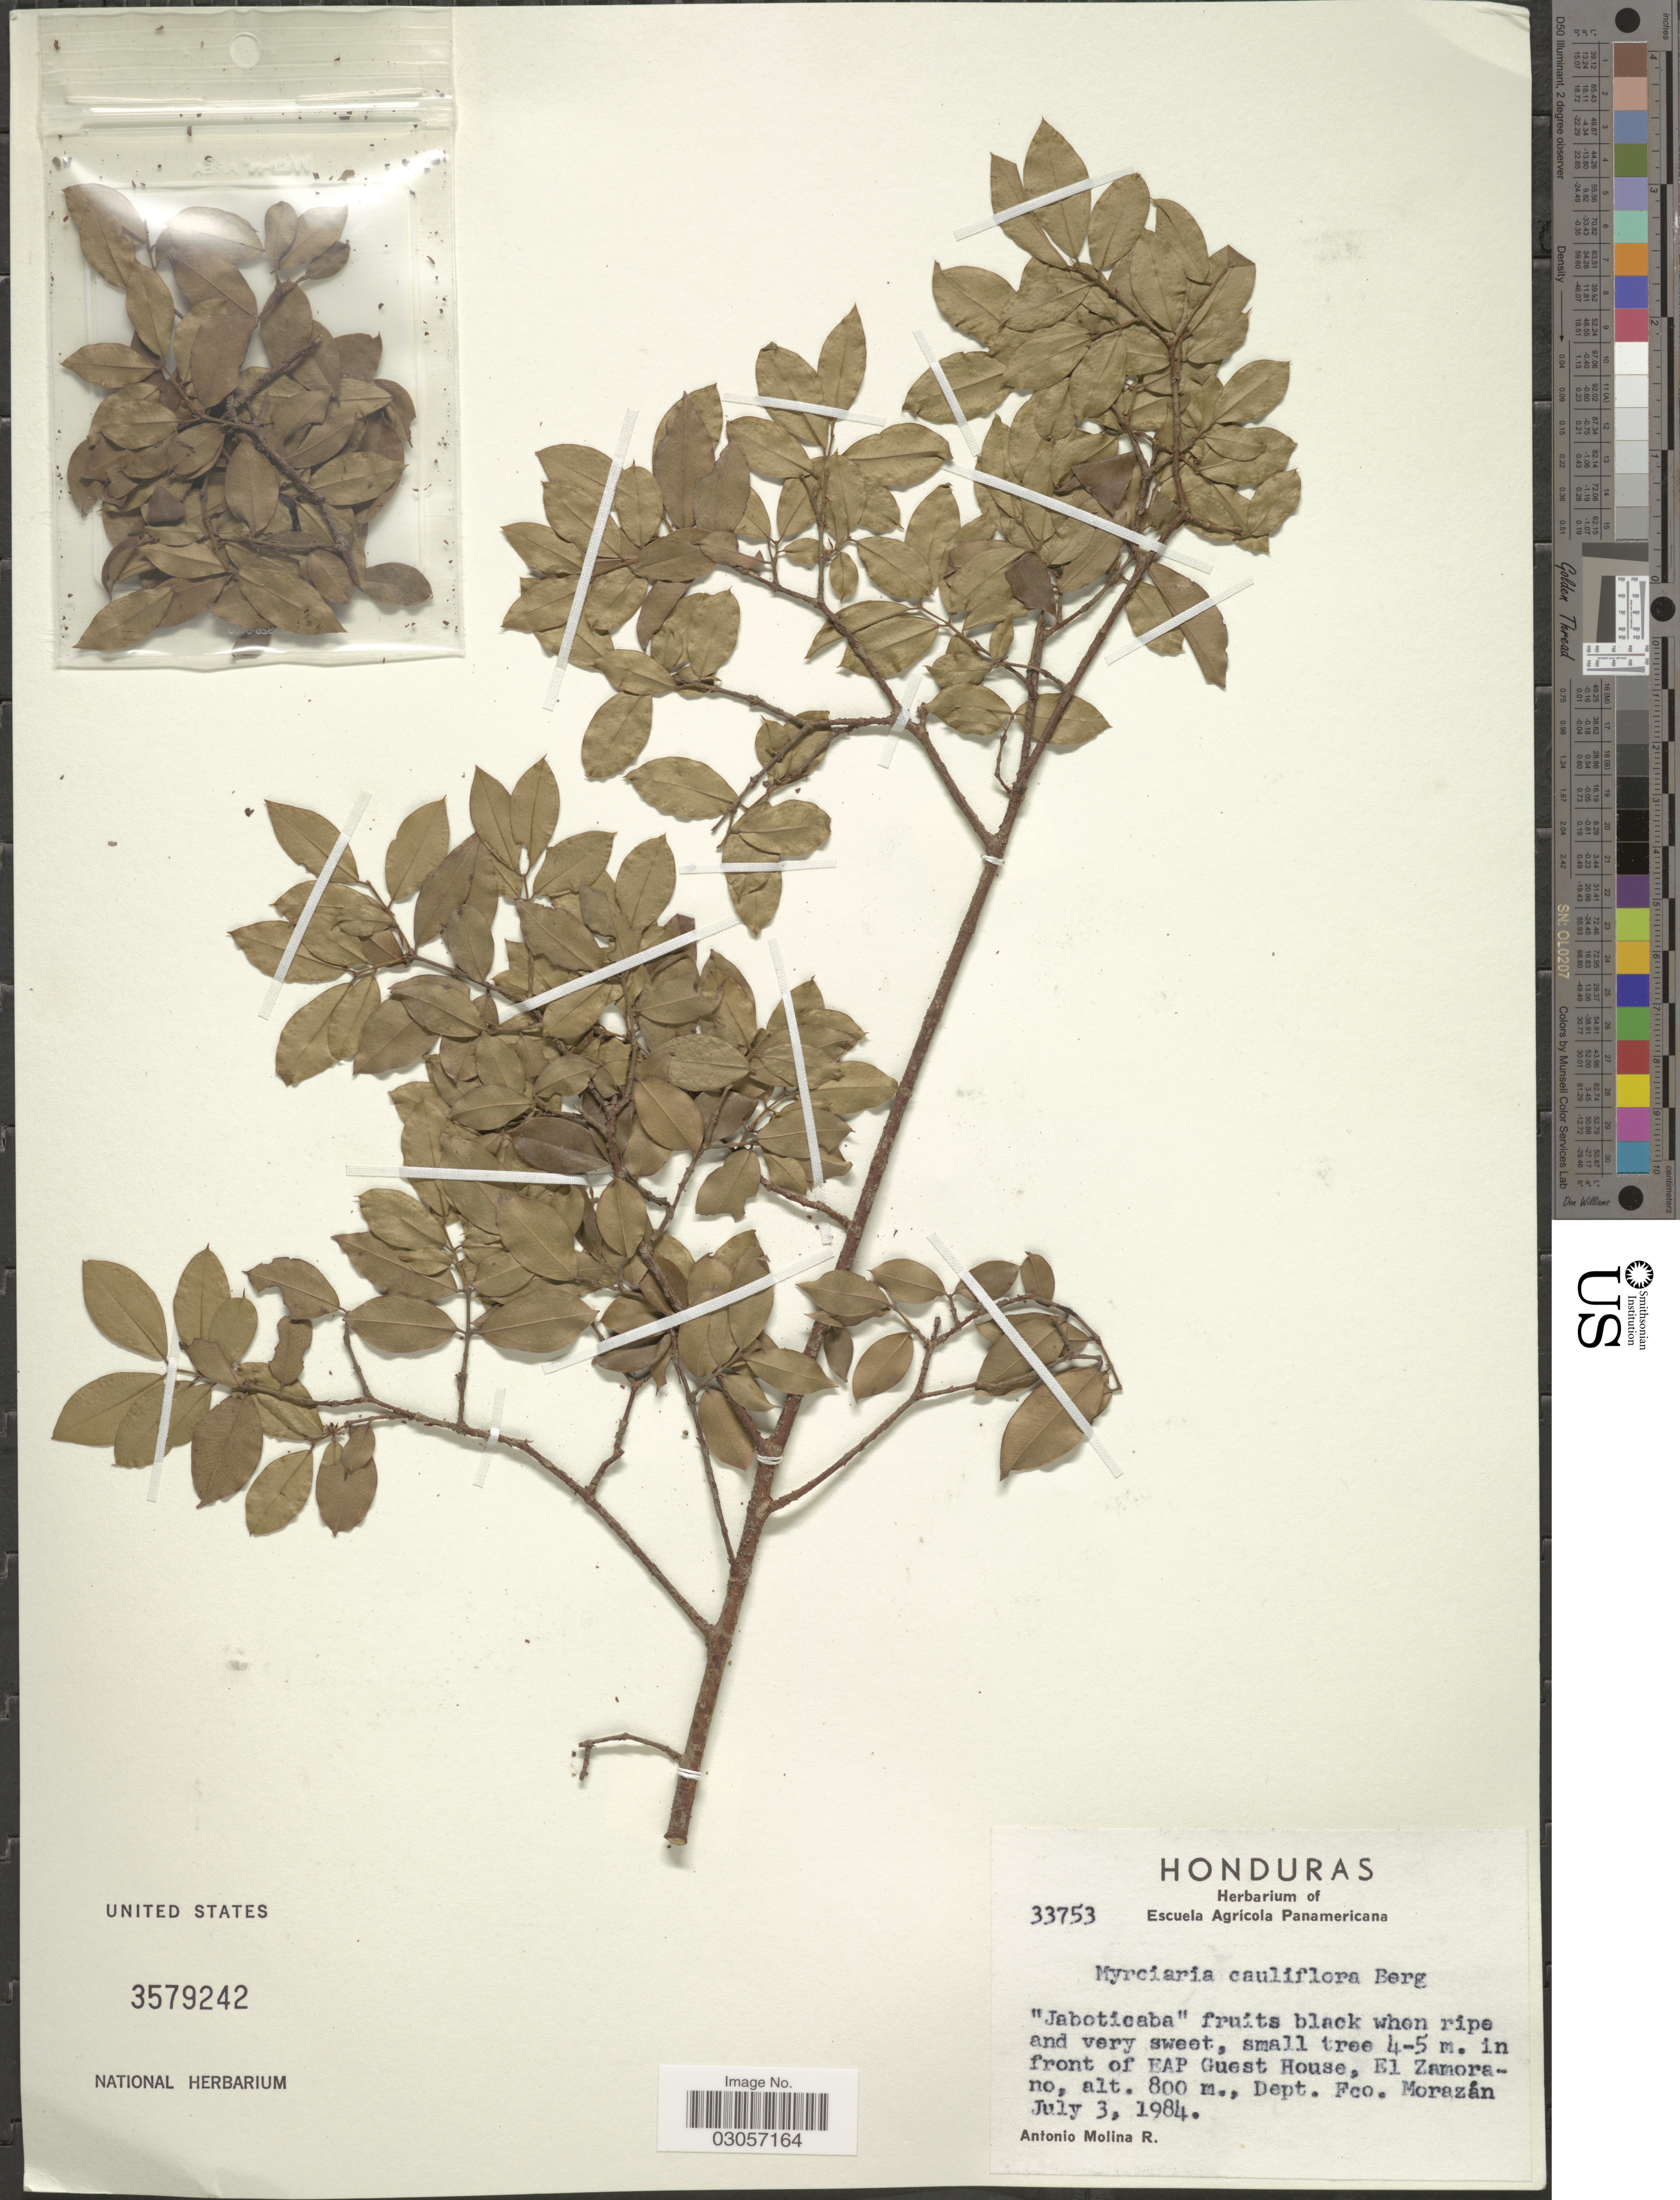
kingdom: Plantae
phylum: Tracheophyta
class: Magnoliopsida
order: Myrtales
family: Myrtaceae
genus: Myrciaria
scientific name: Myrciaria cauliflora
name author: O. Berg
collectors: A. Molina R.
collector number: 33753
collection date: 1984-07-03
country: Honduras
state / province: Fco. Morazán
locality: In front of EAP Guest House, El Zamorano, Dept. Fco. Morazán.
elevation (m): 800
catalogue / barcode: US 3579242